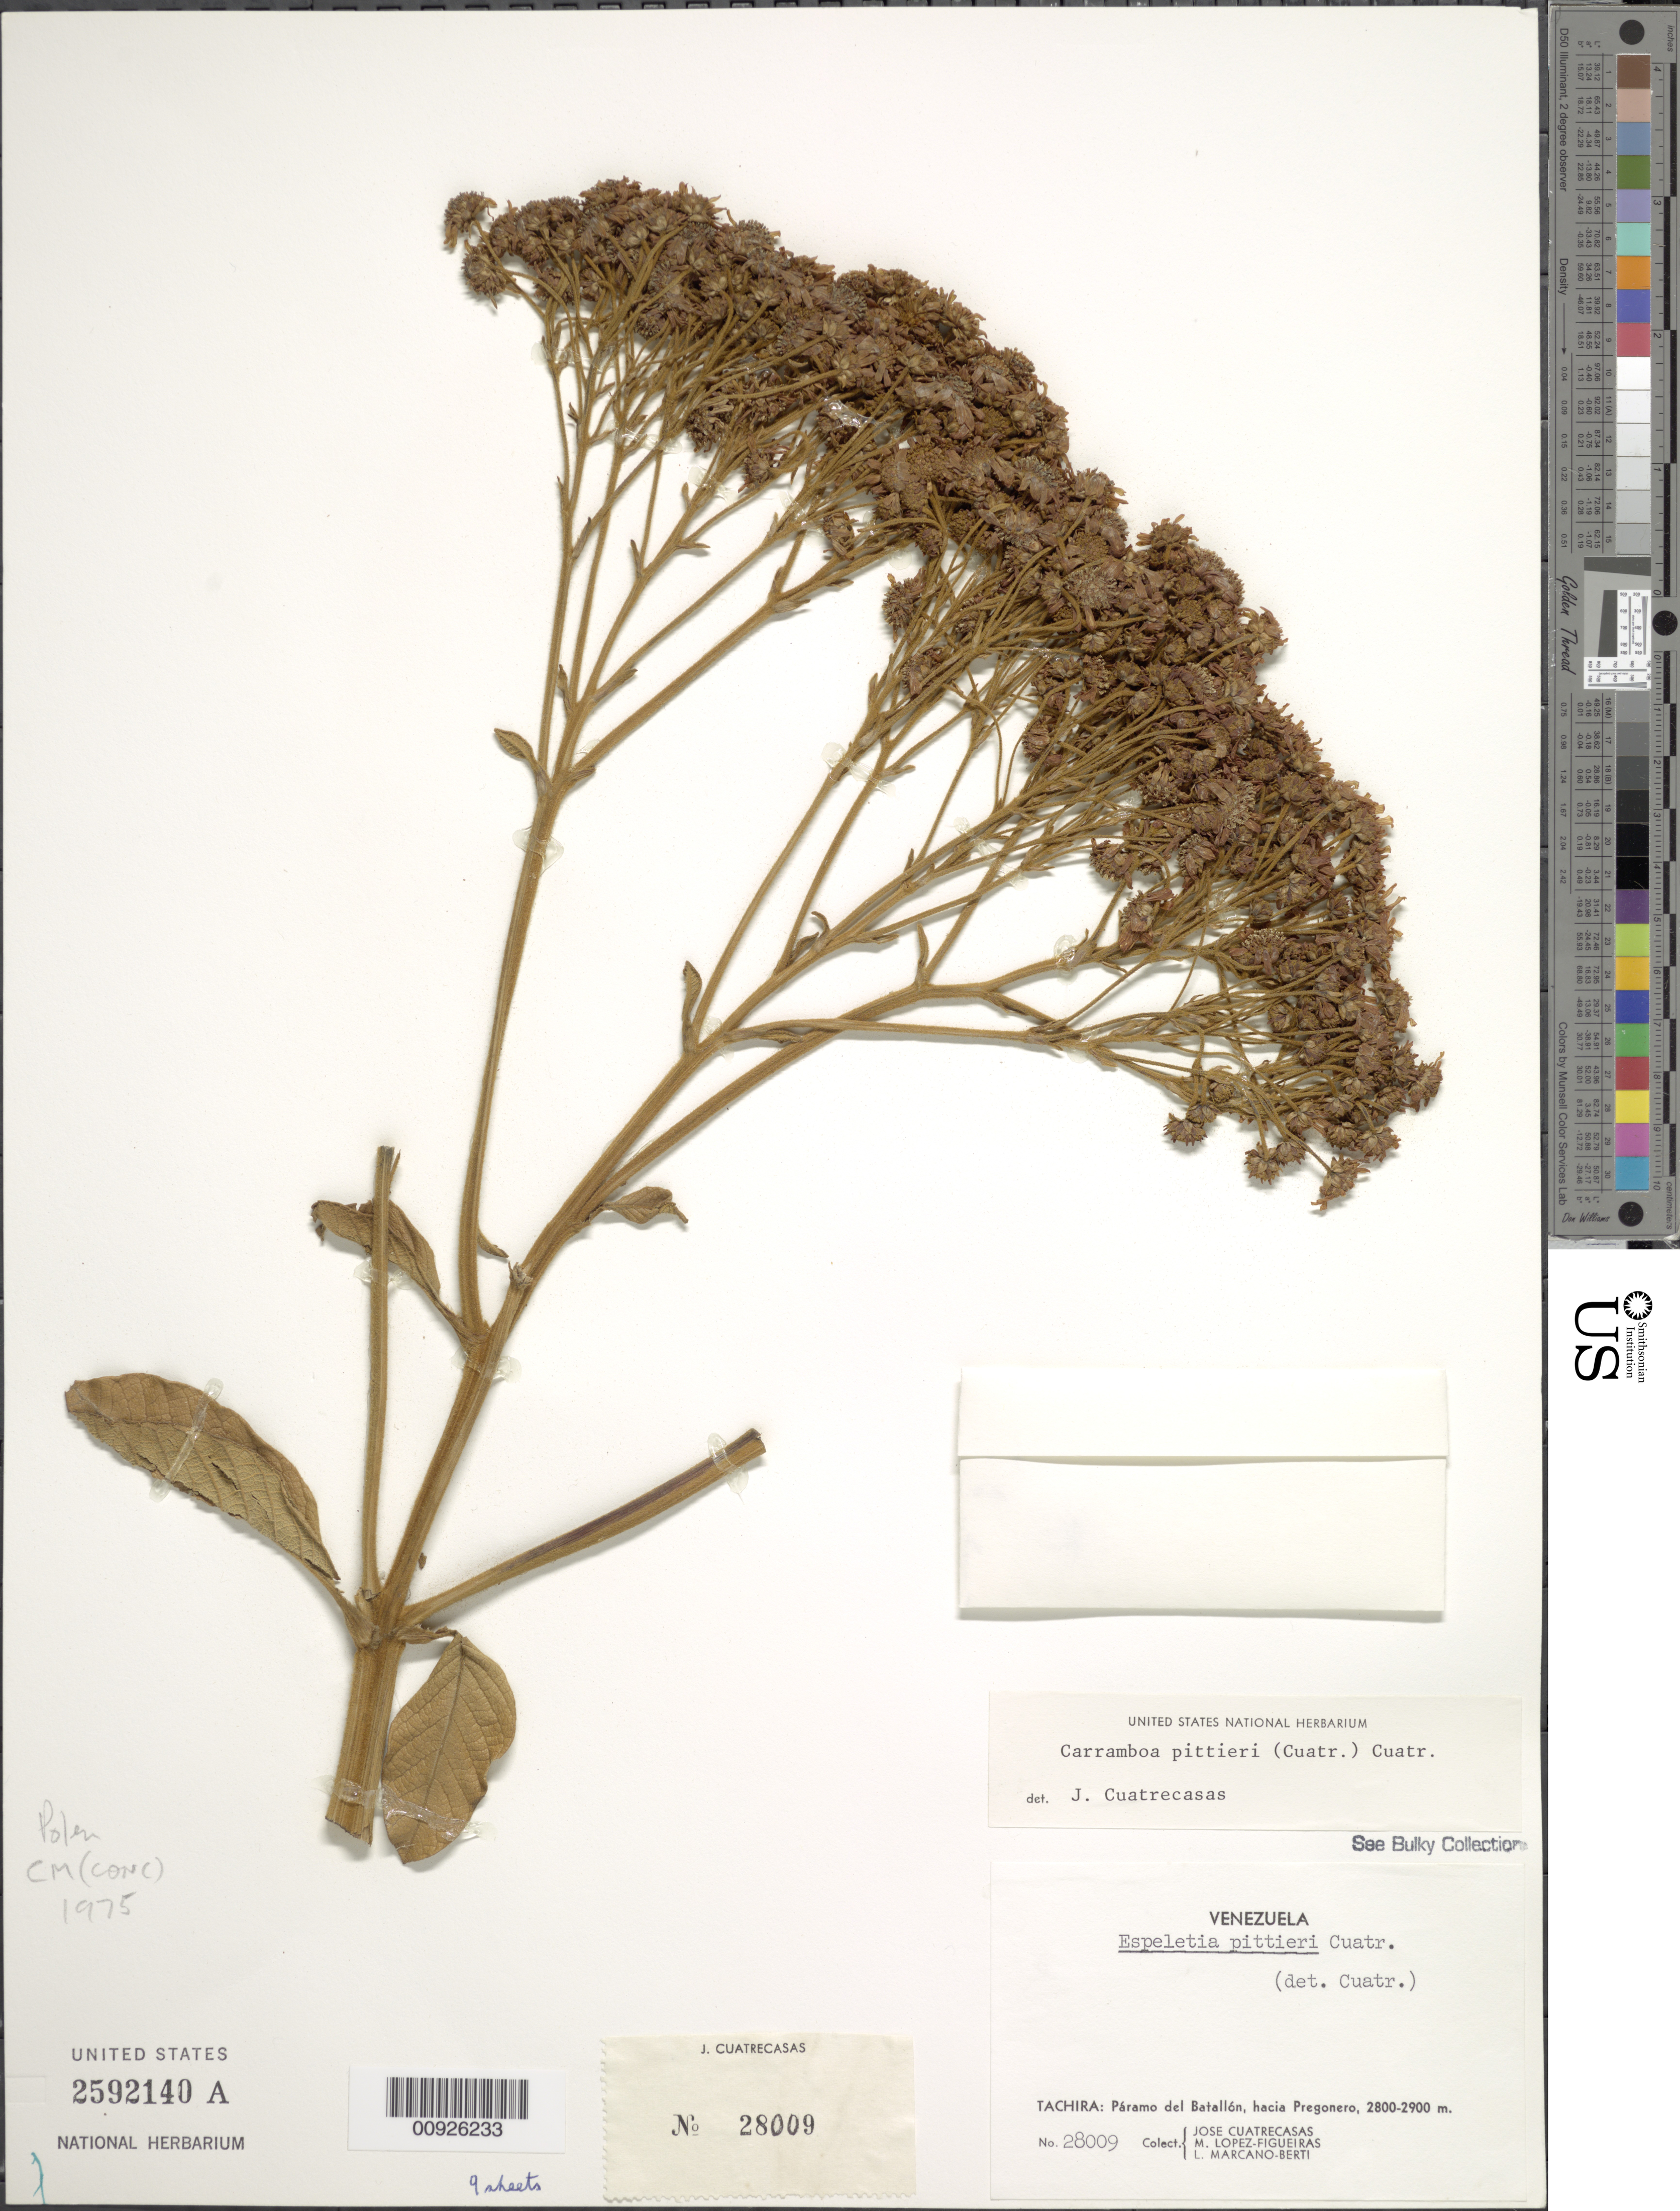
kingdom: Plantae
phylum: Tracheophyta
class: Magnoliopsida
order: Asterales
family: Asteraceae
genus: Carramboa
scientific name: Carramboa badilloi var. pittieri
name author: (Cuatrec.) Cuatrec.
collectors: J. Cuatrecasas, M. López Figueiras & L. Marcano-Berti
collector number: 28009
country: Venezuela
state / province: Tachira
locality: Paramo del Batallon, hacia Pregonero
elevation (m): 2800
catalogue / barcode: US 2592140A